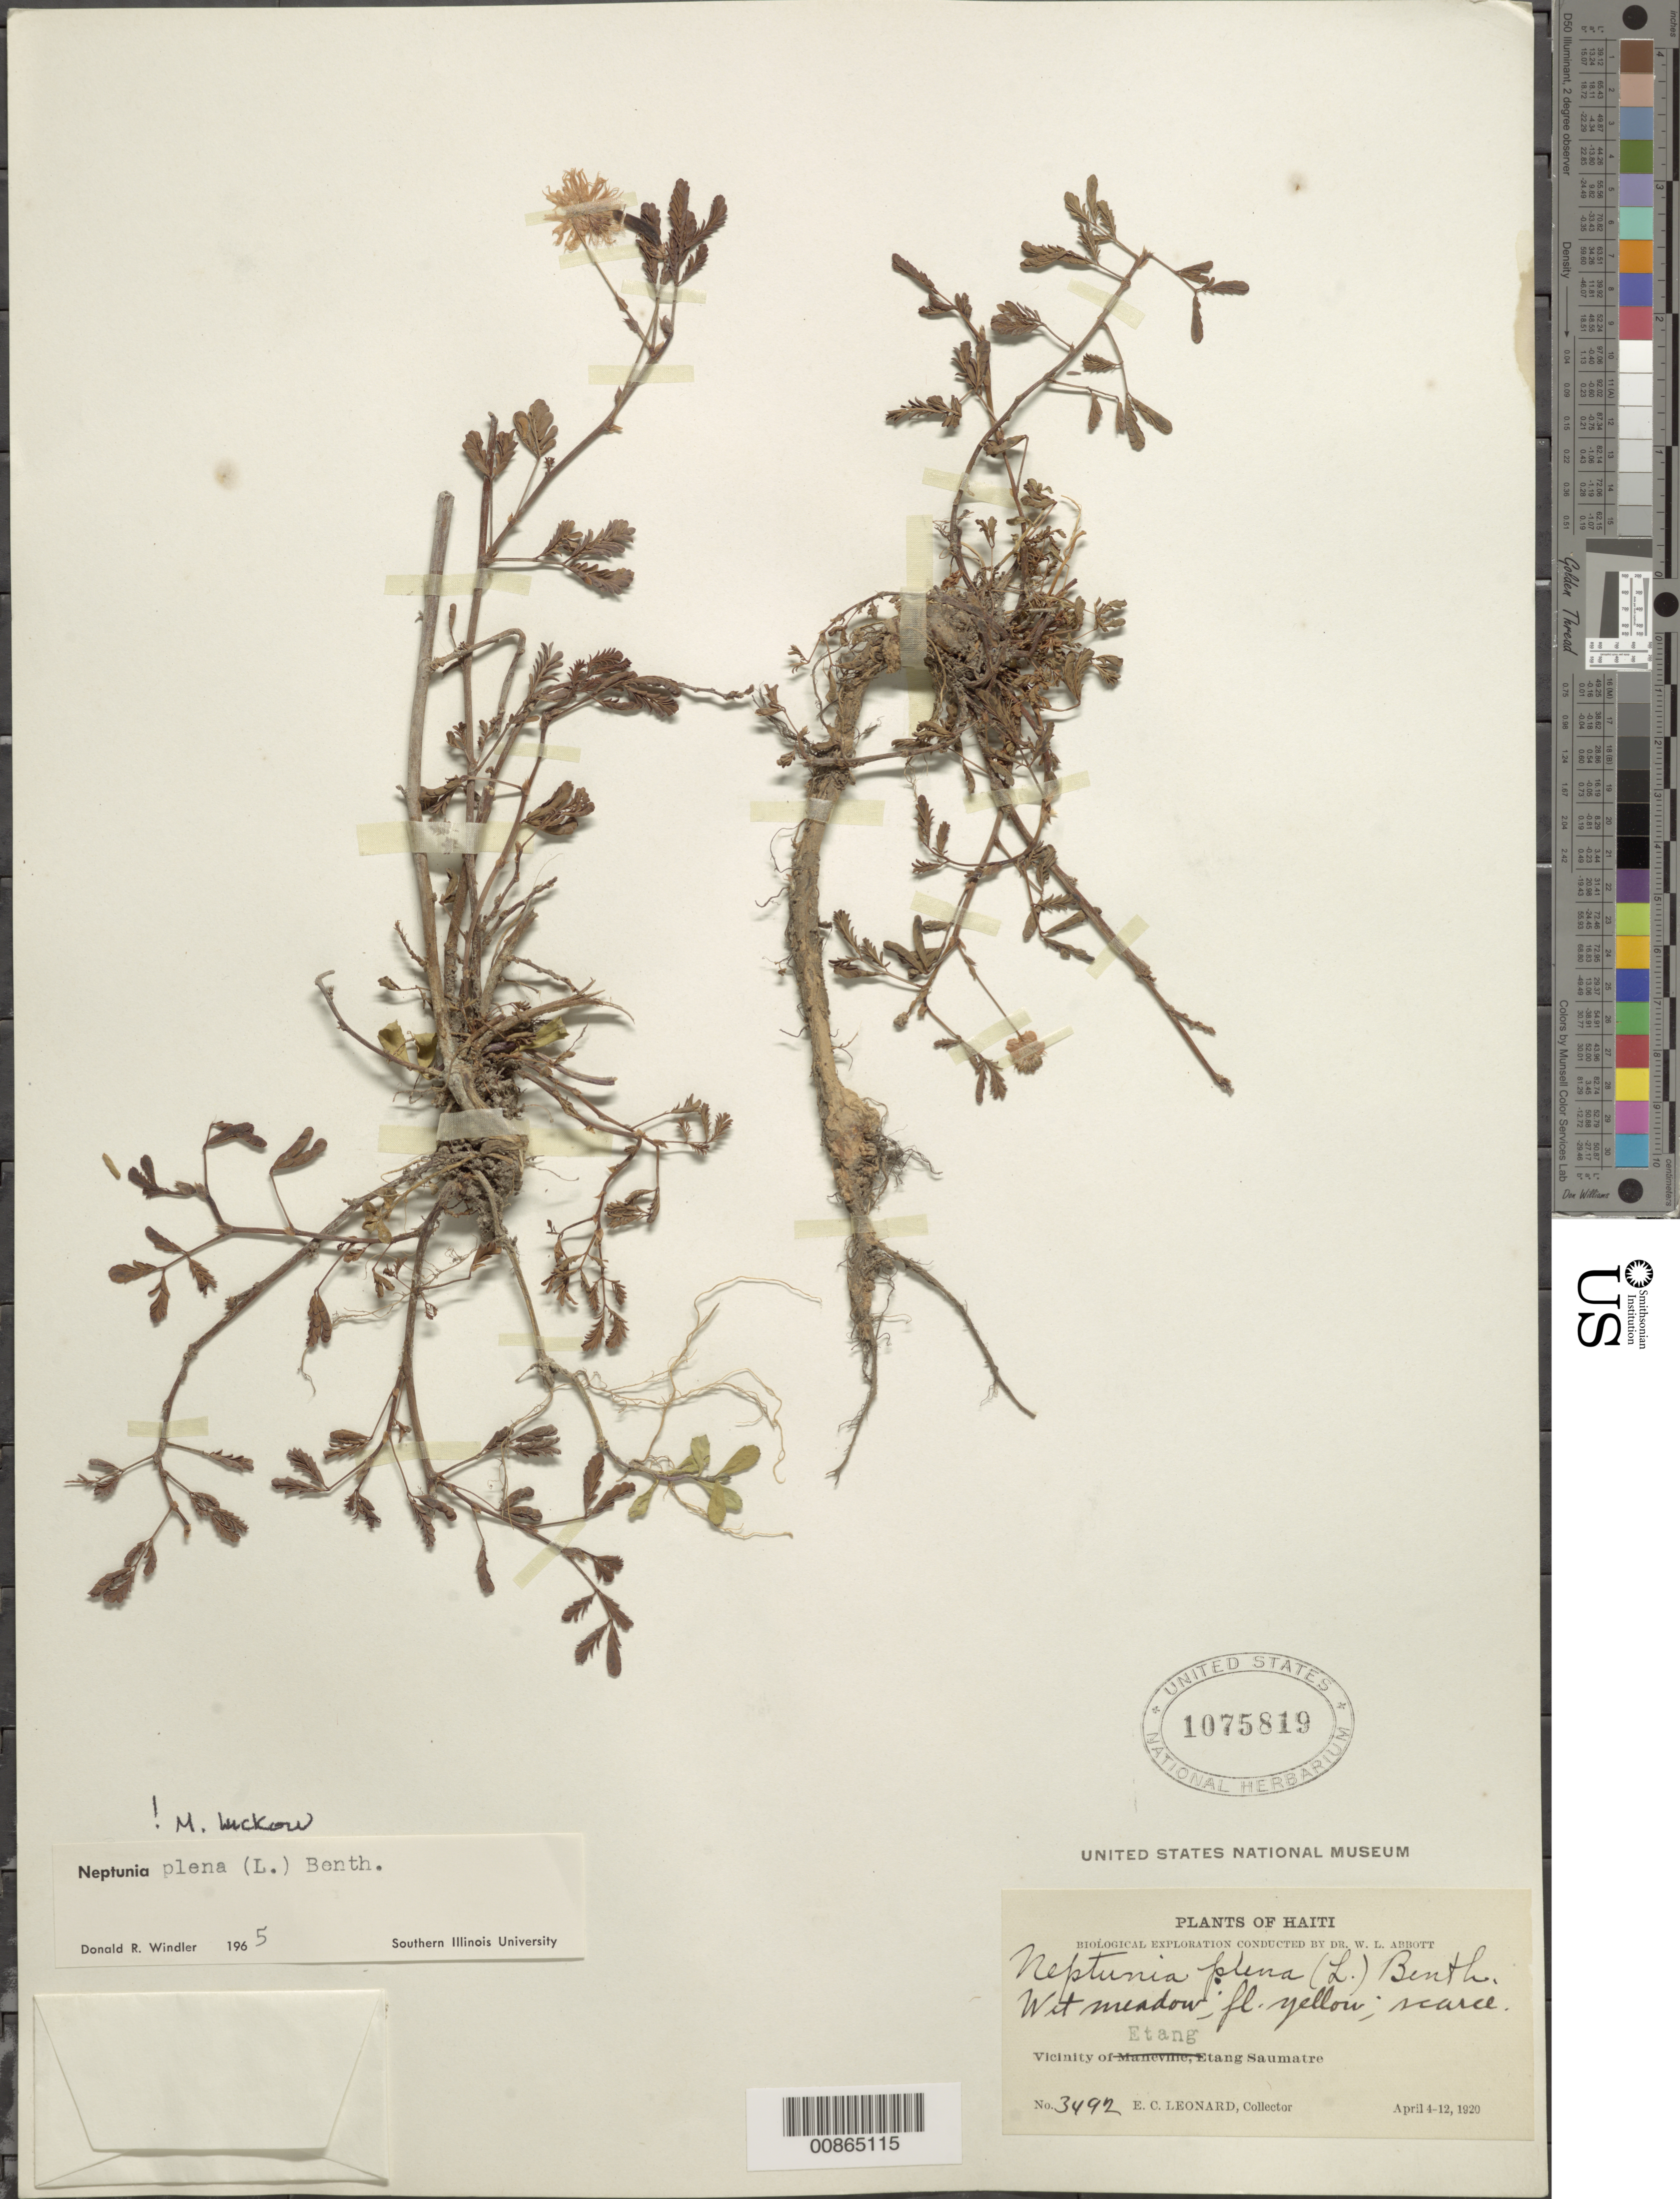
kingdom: Plantae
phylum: Tracheophyta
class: Magnoliopsida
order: Fabales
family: Fabaceae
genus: Neptunia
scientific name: Neptunia plena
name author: (L.) Benth.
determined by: Windler, D. R.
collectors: E. C. Leonard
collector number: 3492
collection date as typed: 04 Apr 1920 to 12 Apr 1920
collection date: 1920-04-04/1920-04-12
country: Haiti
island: Hispaniola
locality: Vicinity of Etang, Etang Saumatre.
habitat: Wet meadow.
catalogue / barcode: US 1075819